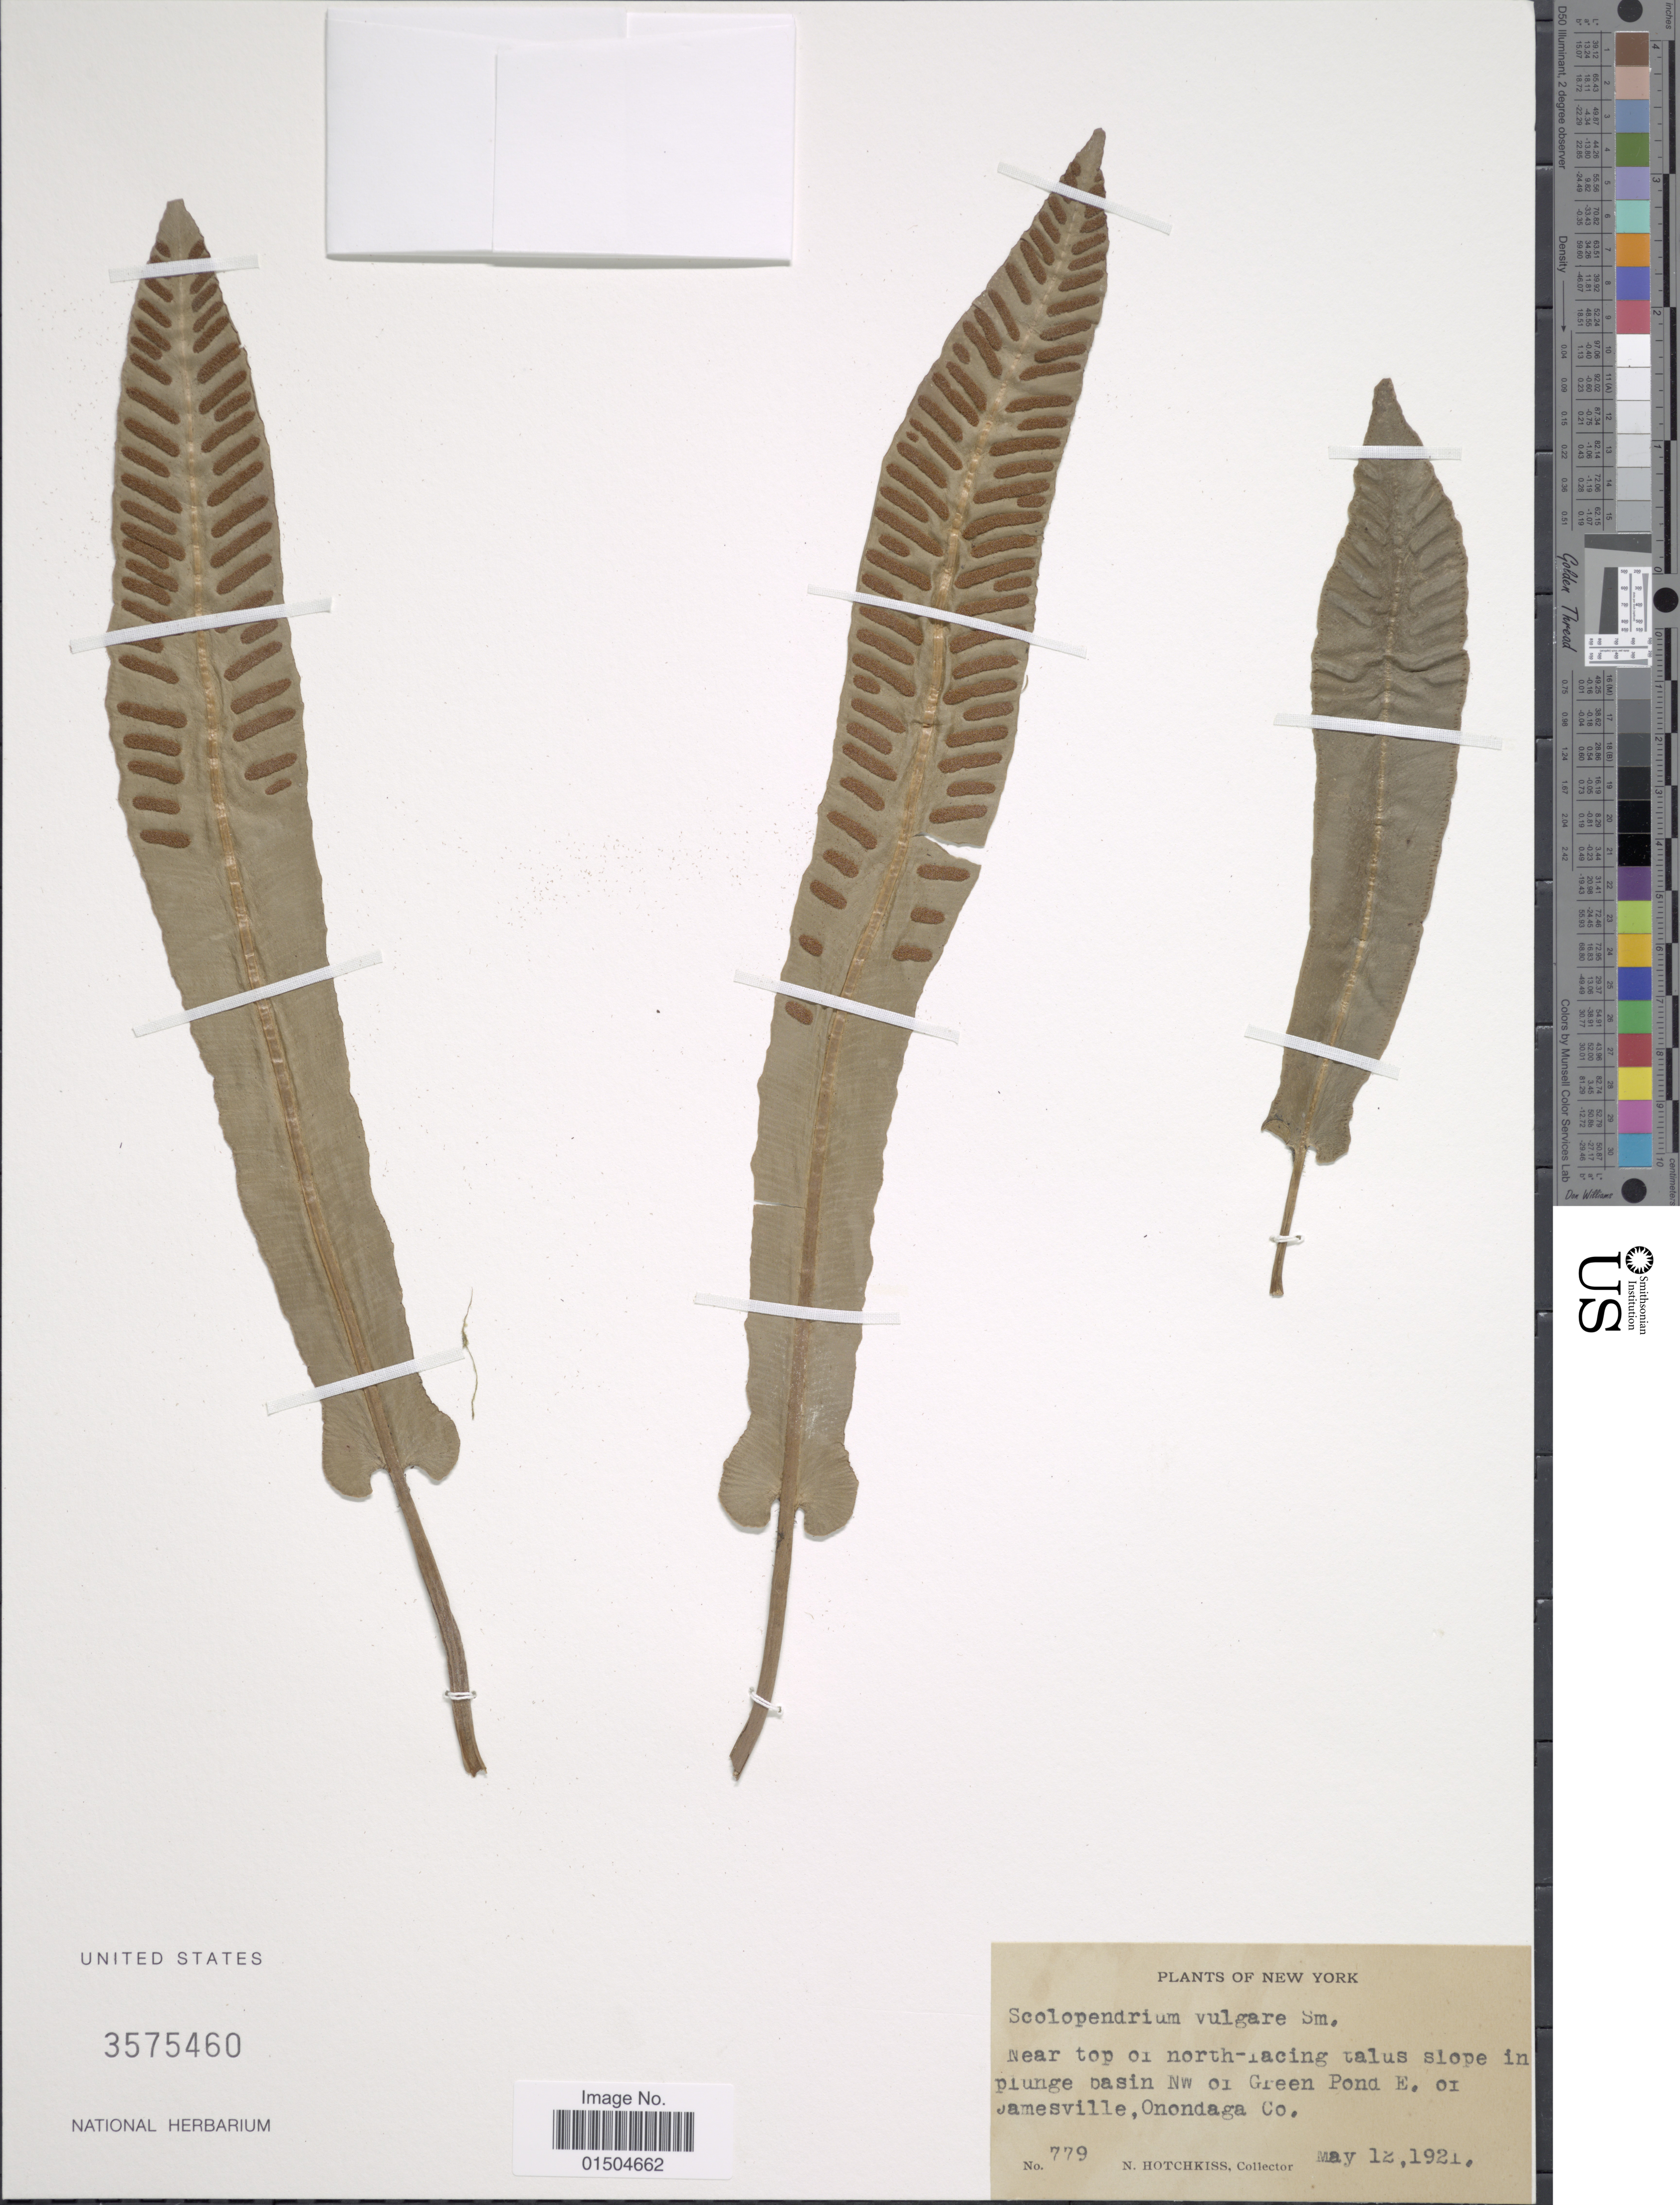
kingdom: Plantae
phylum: Tracheophyta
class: Polypodiopsida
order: Polypodiales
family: Aspleniaceae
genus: Asplenium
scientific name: Asplenium scolopendrium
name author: Sm.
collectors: N. Hotchkiss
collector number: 779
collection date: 1921-05-12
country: United States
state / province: New York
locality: Near top of north-facing talus slope in plunge basin NW of Green Pond E. or Jamesville, Onondaga Co.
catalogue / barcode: US 3575460